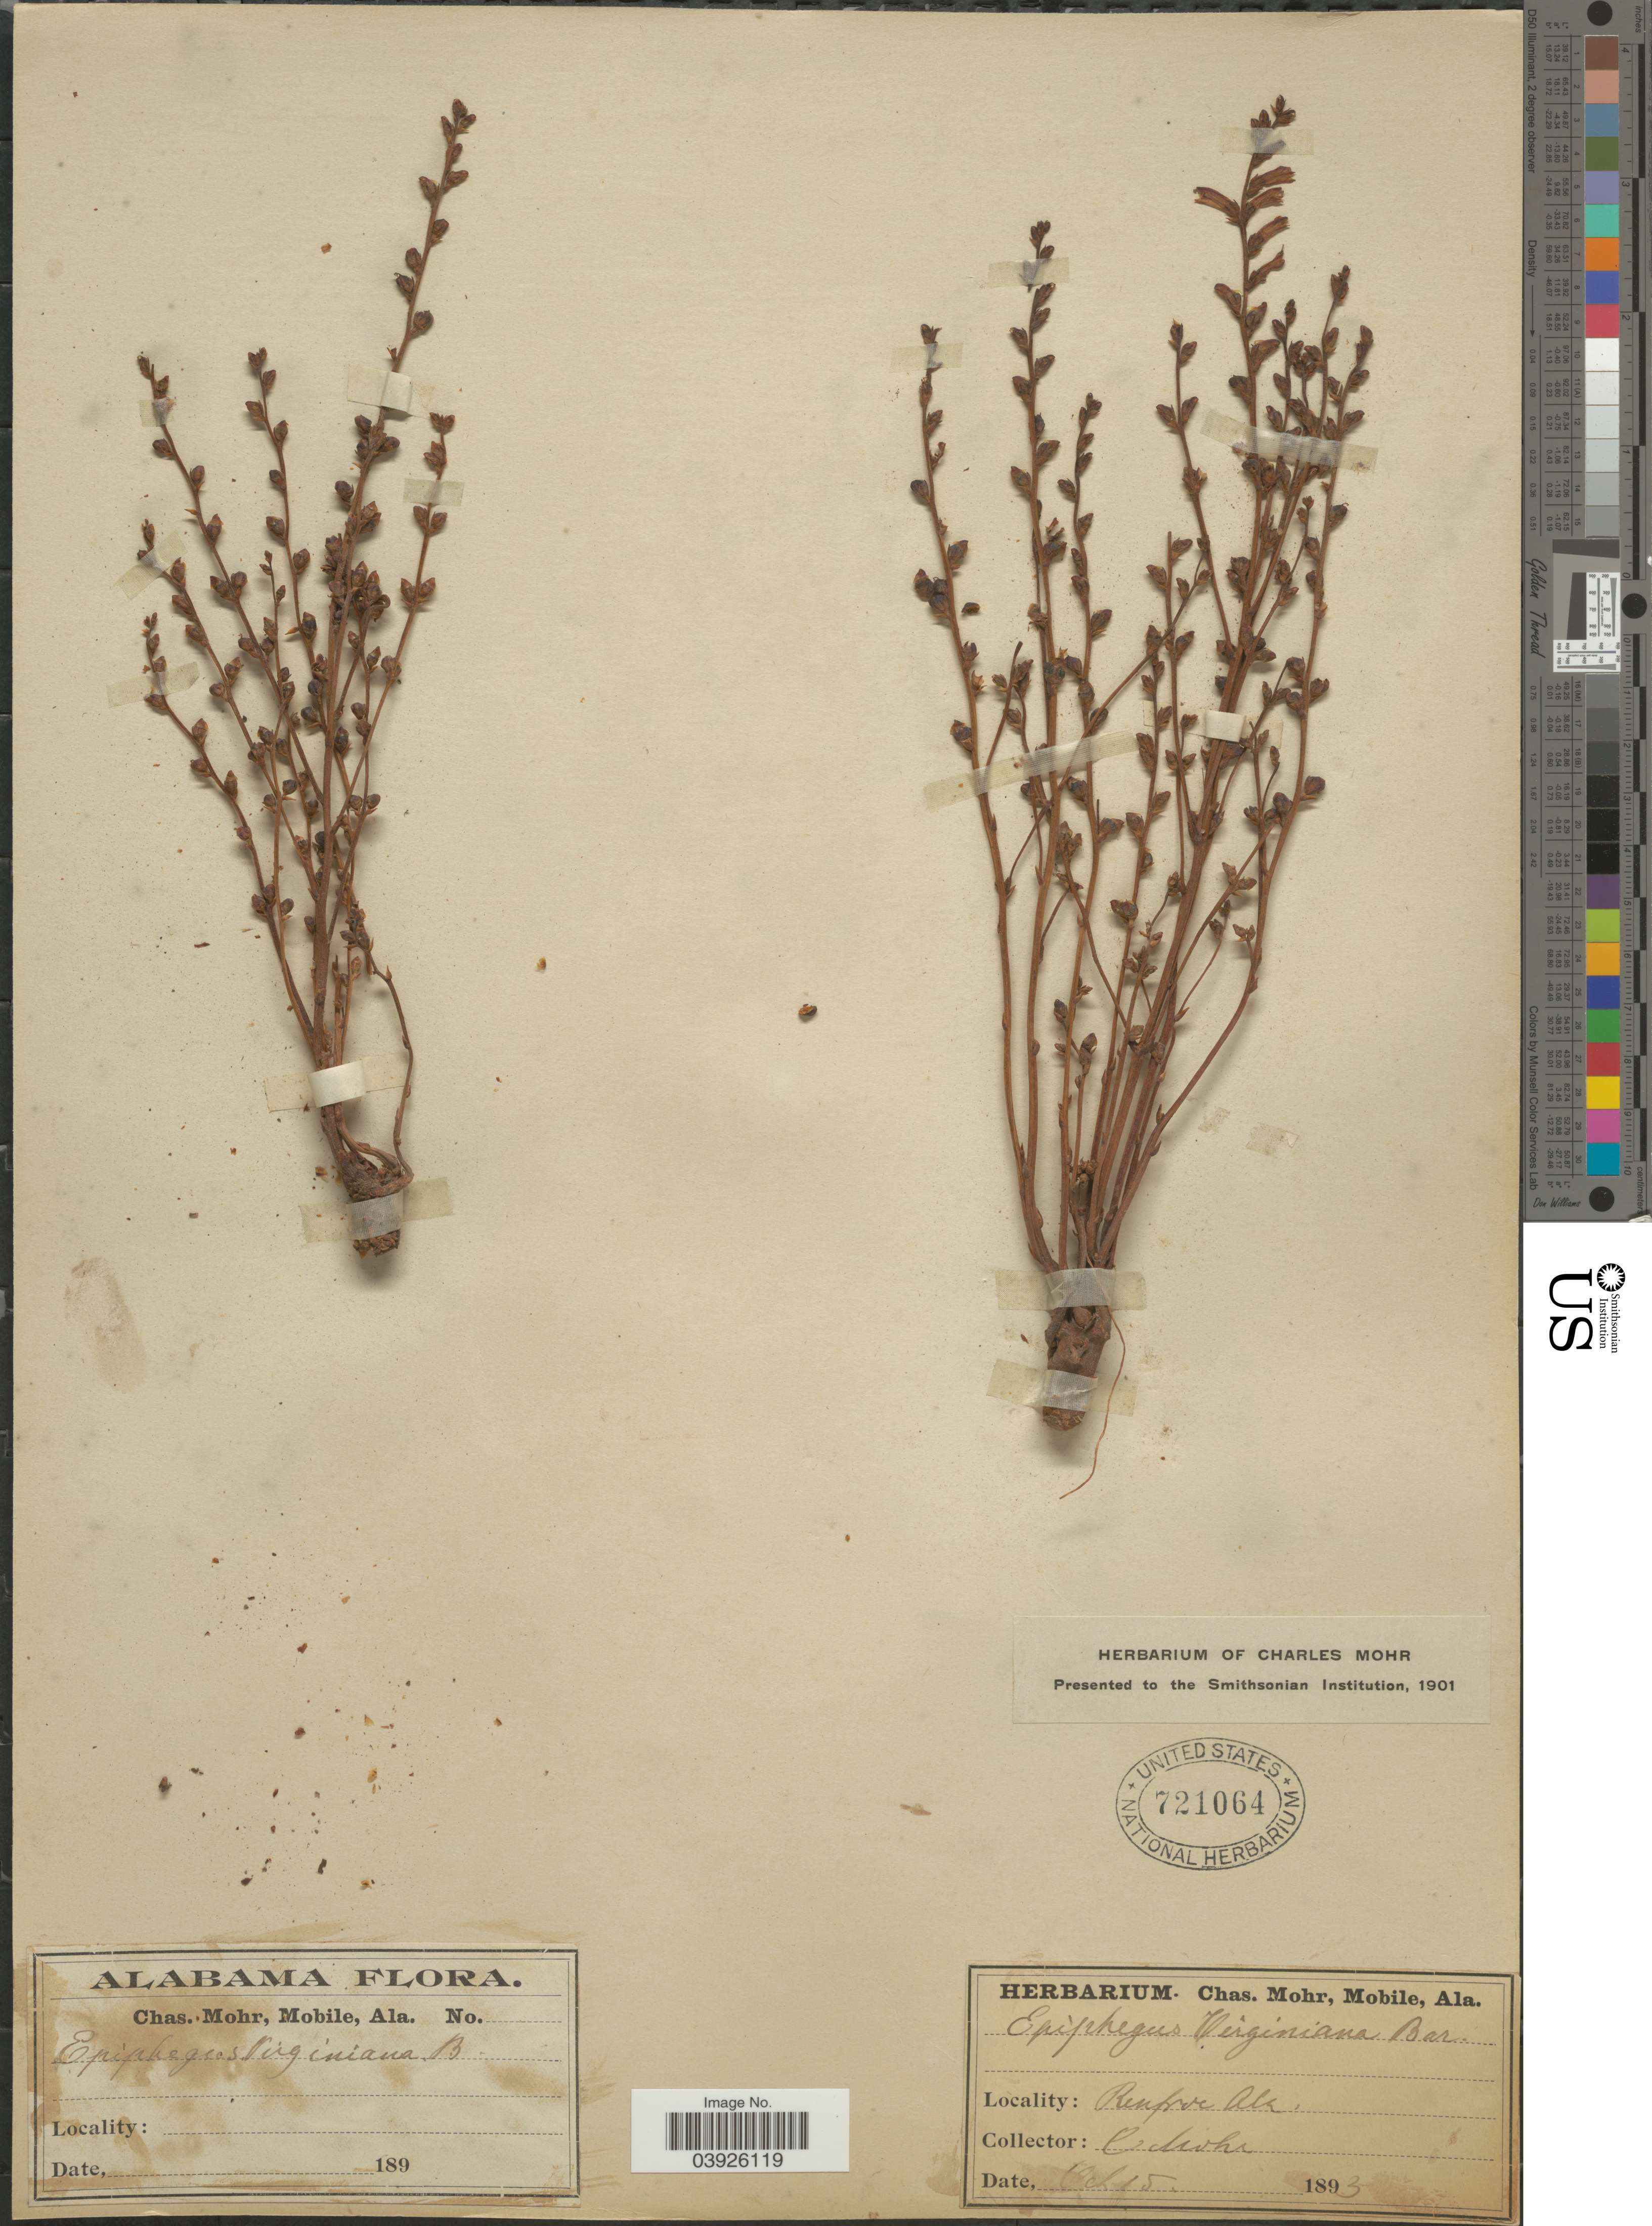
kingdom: Plantae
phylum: Tracheophyta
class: Magnoliopsida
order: Lamiales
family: Orobanchaceae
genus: Epifagus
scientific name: Epifagus virginiana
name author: (L.) W.P.C. Barton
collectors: Mohr, C. T. (herbarium)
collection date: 1893-10-15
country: United States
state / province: Alabama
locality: Renfroe.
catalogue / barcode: US 721064